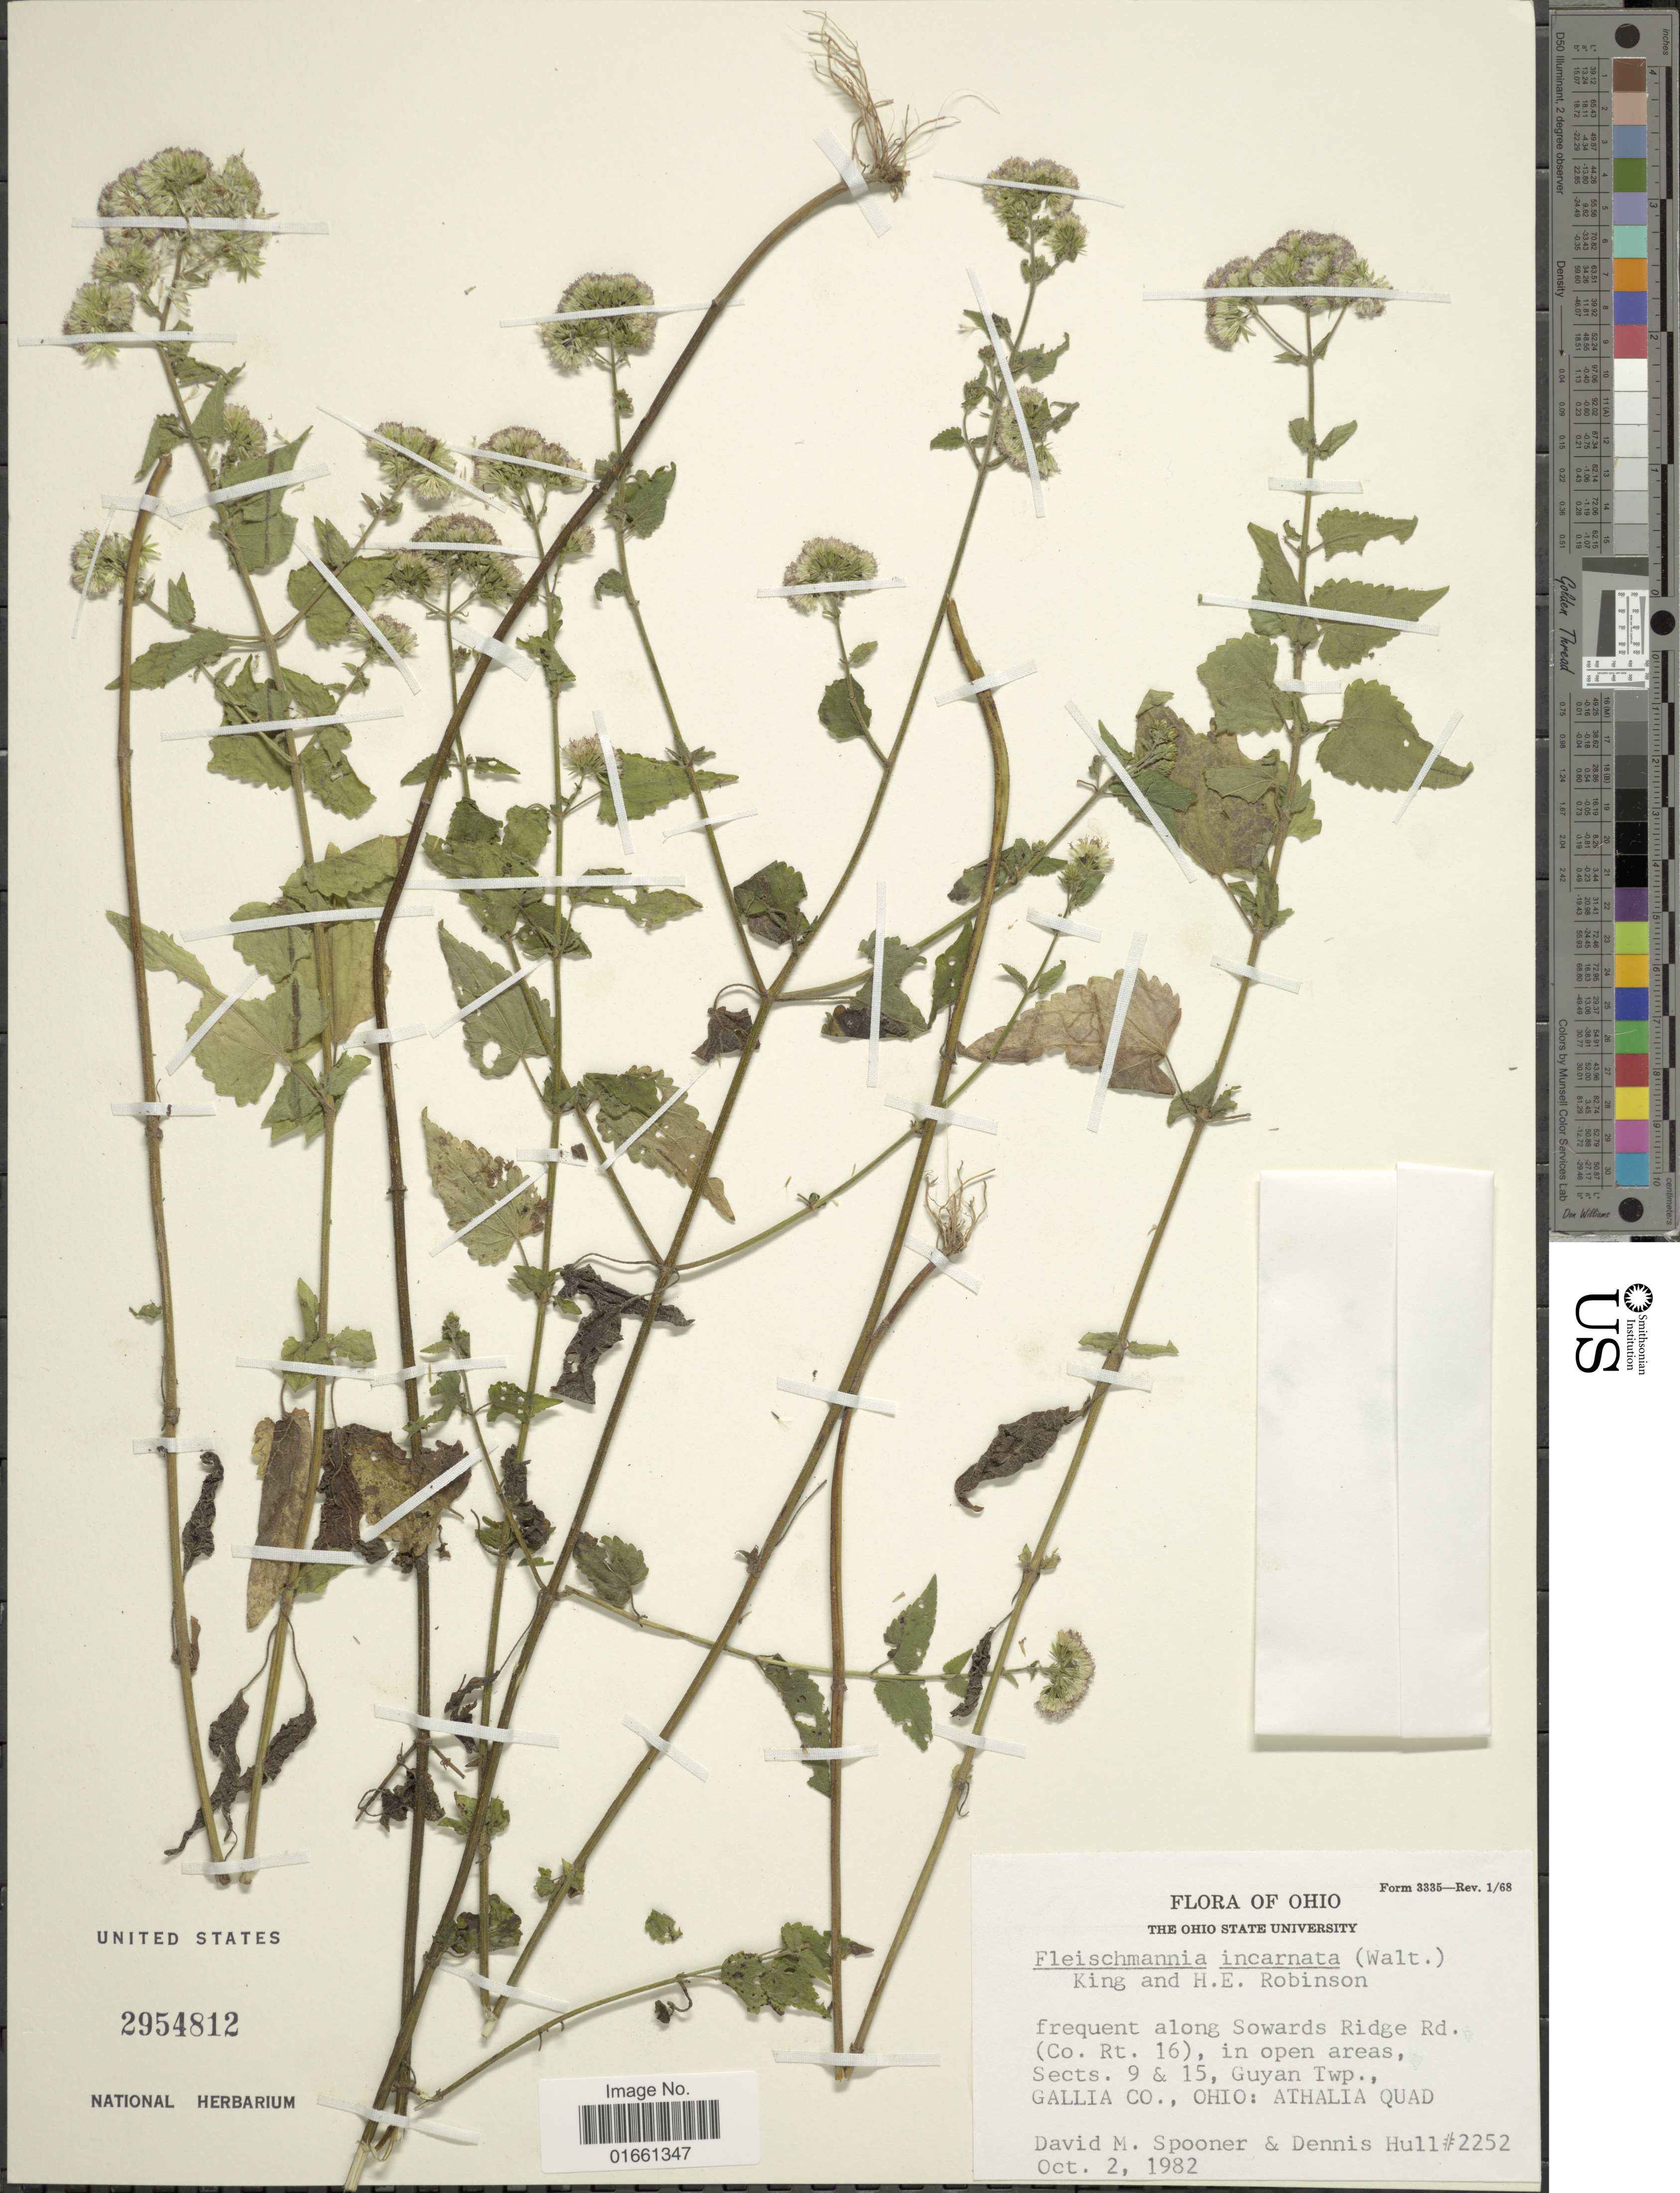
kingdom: Plantae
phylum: Tracheophyta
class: Magnoliopsida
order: Asterales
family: Asteraceae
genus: Fleischmannia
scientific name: Fleischmannia incarnata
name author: (Walter) R.M. King & H. Rob.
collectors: D. Spooner & D. Hull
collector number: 2252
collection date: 1982-10-02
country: United States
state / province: Ohio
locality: Frequent along Sowards Ridge Rd ( Co. Rt. 16 ), in open areas, Sects 9 & 15, Guyan Twp. Gallia Co. Athalia Quad.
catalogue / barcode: US 2954812